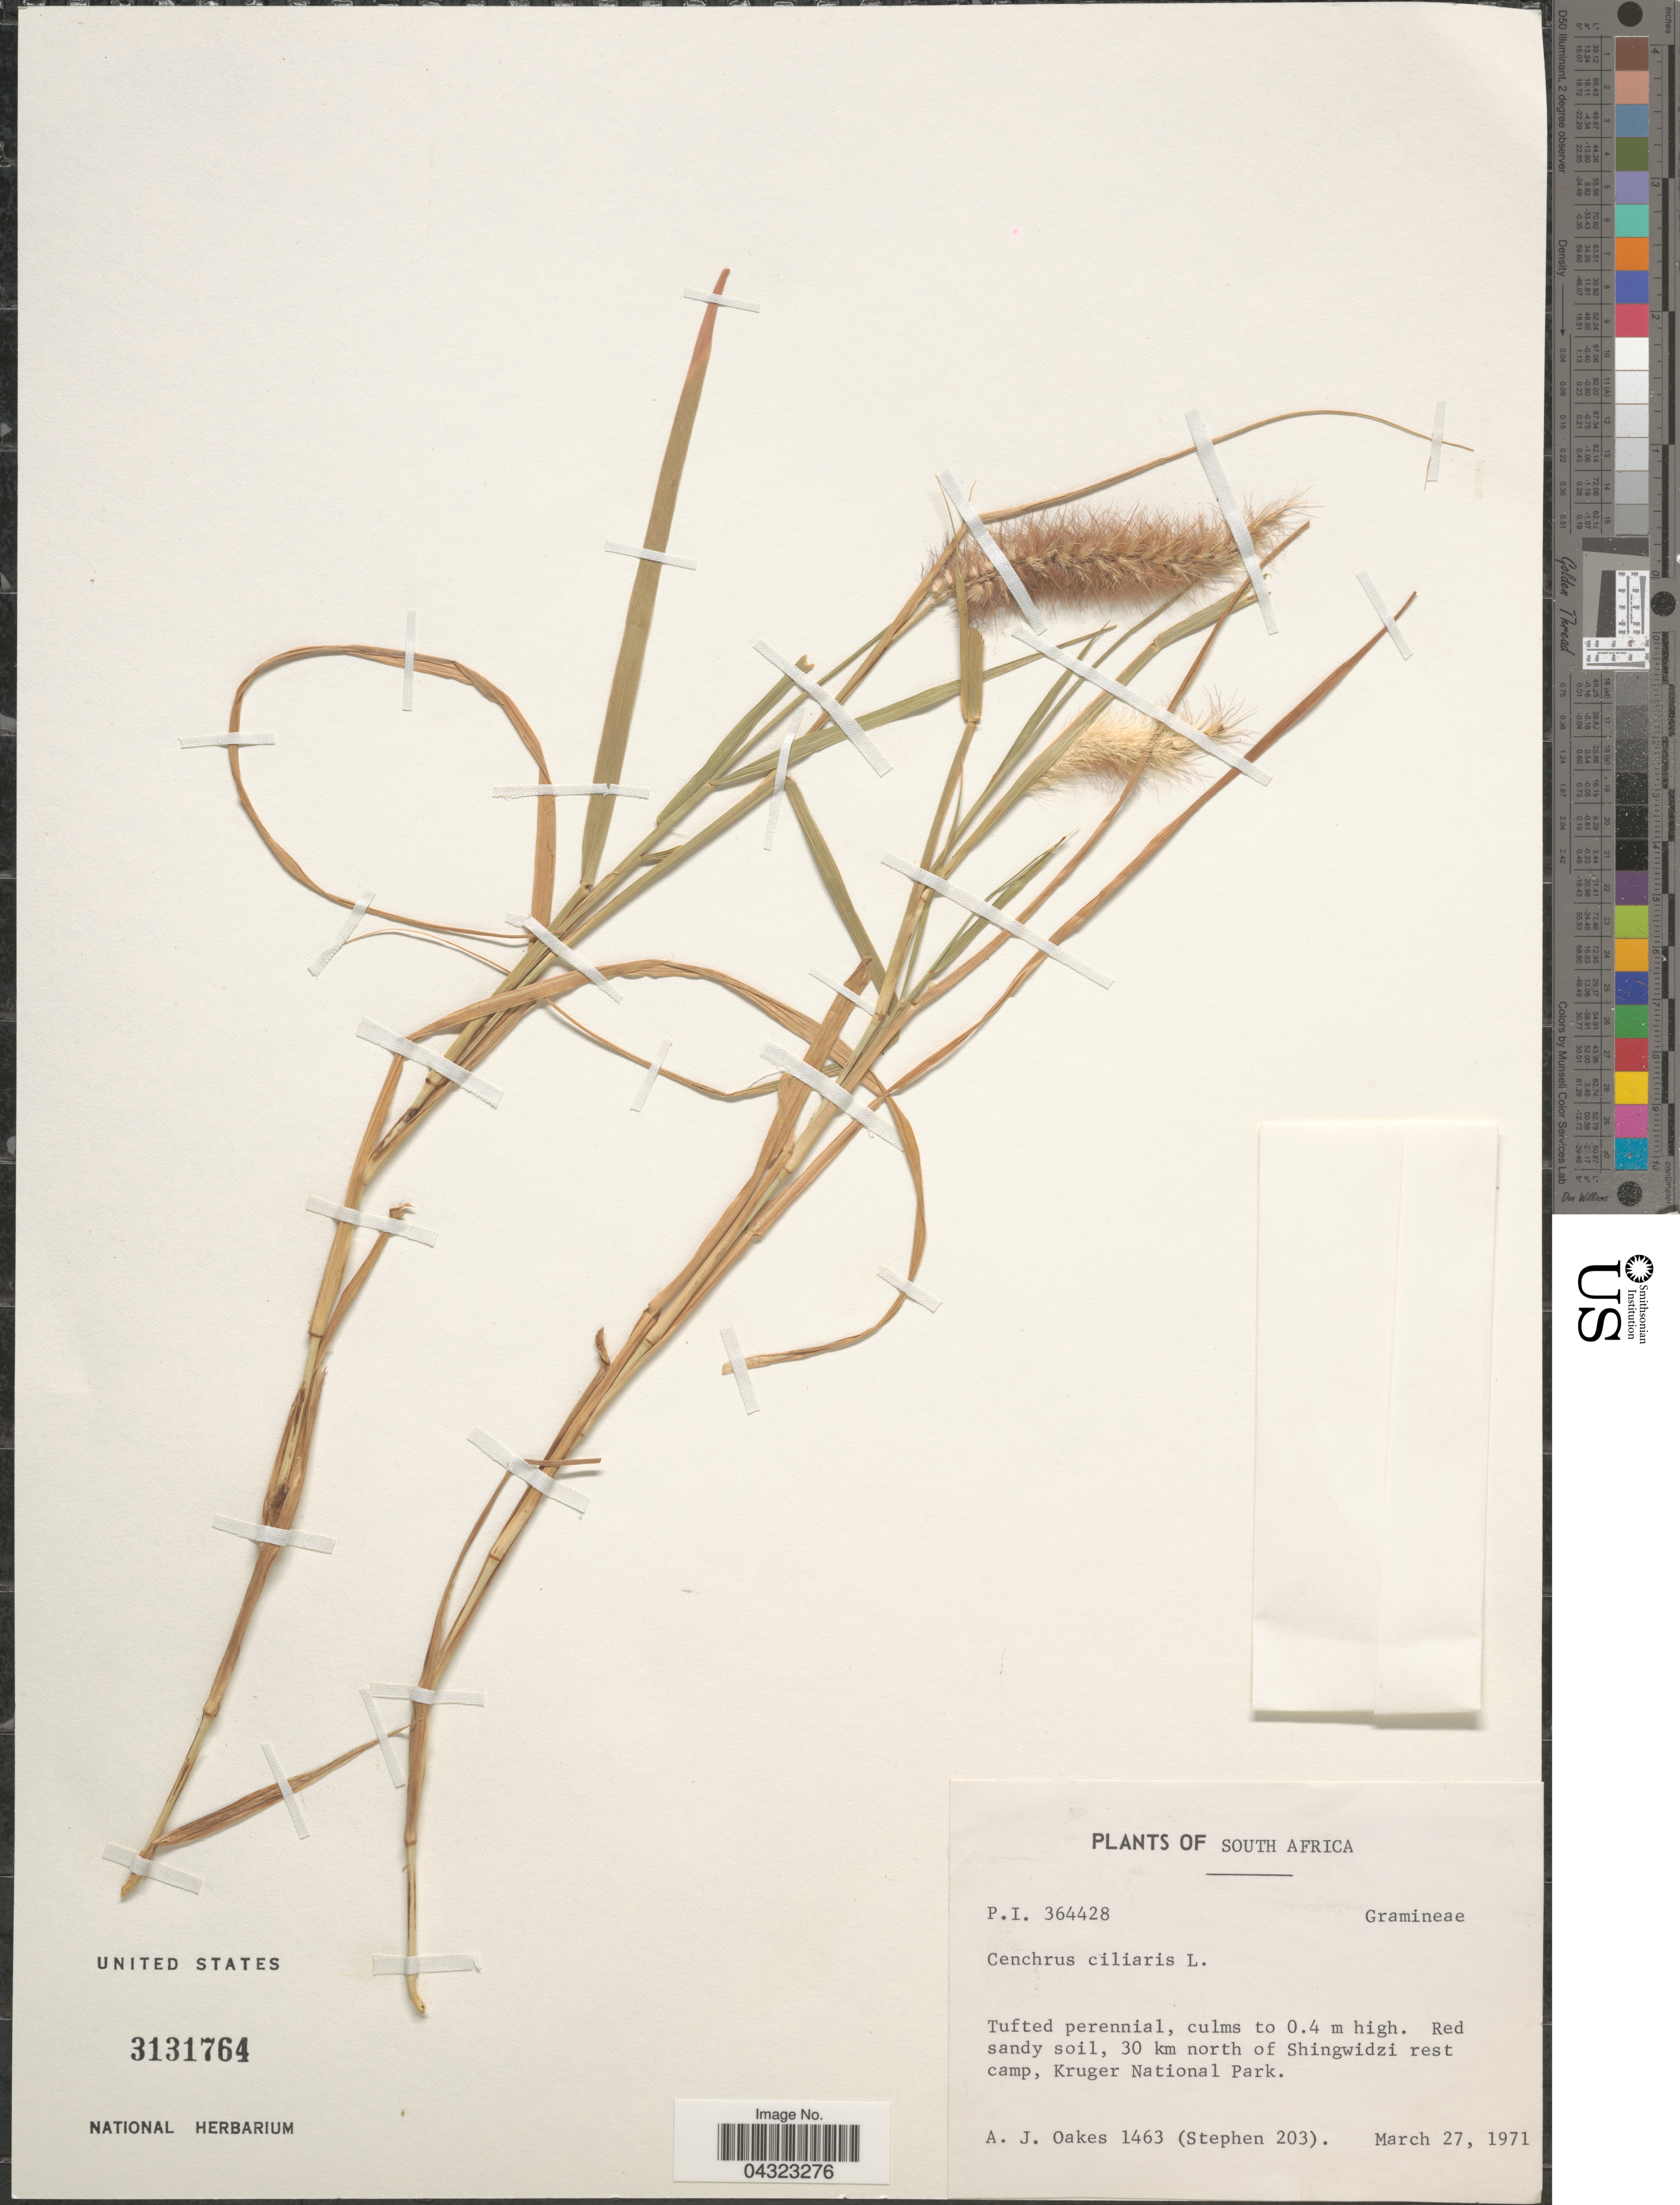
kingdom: Plantae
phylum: Tracheophyta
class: Liliopsida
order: Poales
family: Poaceae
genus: Cenchrus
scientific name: Cenchrus ciliaris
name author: L.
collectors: A. Oakes & Stephen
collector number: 1463/203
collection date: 1971-03-27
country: South Africa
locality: Red sandy soil, 30 km north of Shingwidzi rest camp, Kruger National Park.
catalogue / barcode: US 3131764